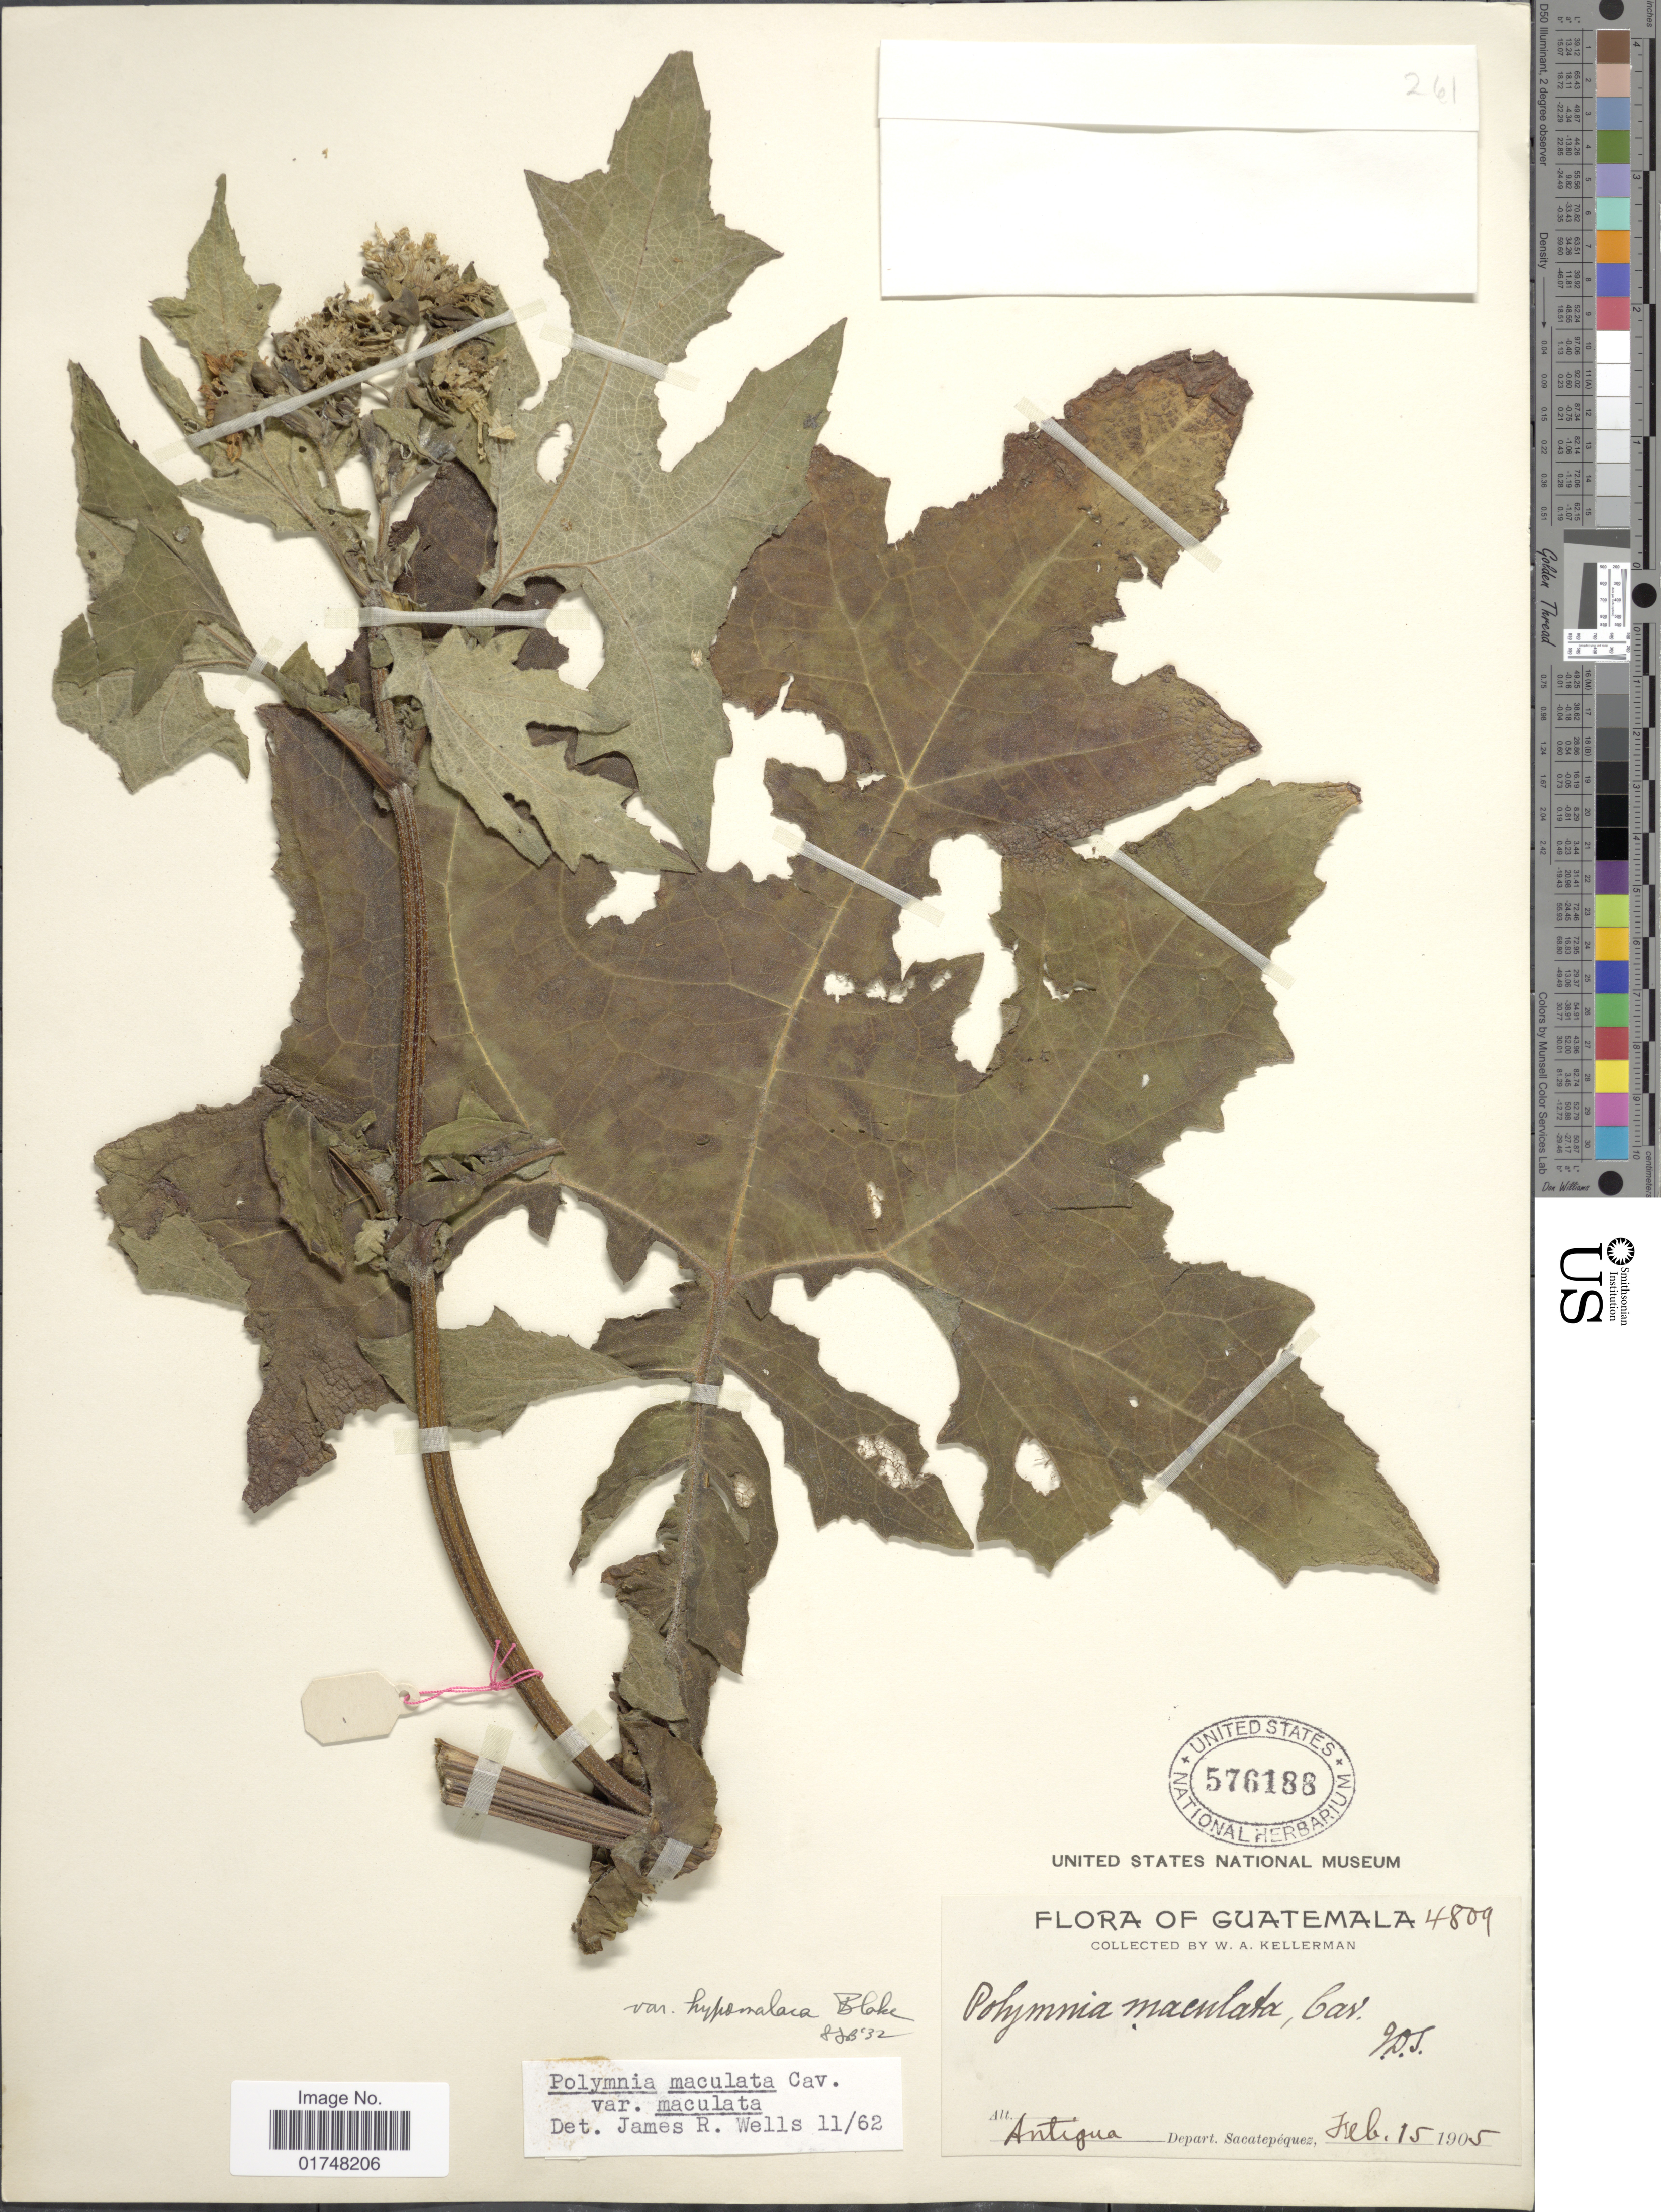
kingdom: Plantae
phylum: Tracheophyta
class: Magnoliopsida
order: Asterales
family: Asteraceae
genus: Smallanthus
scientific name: Smallanthus maculatus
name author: (Cav.) H. Rob.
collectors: W. Kellerman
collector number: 4809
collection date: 1905-02-15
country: Guatemala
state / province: Sacatepéquez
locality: Antigua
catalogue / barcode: US 576188